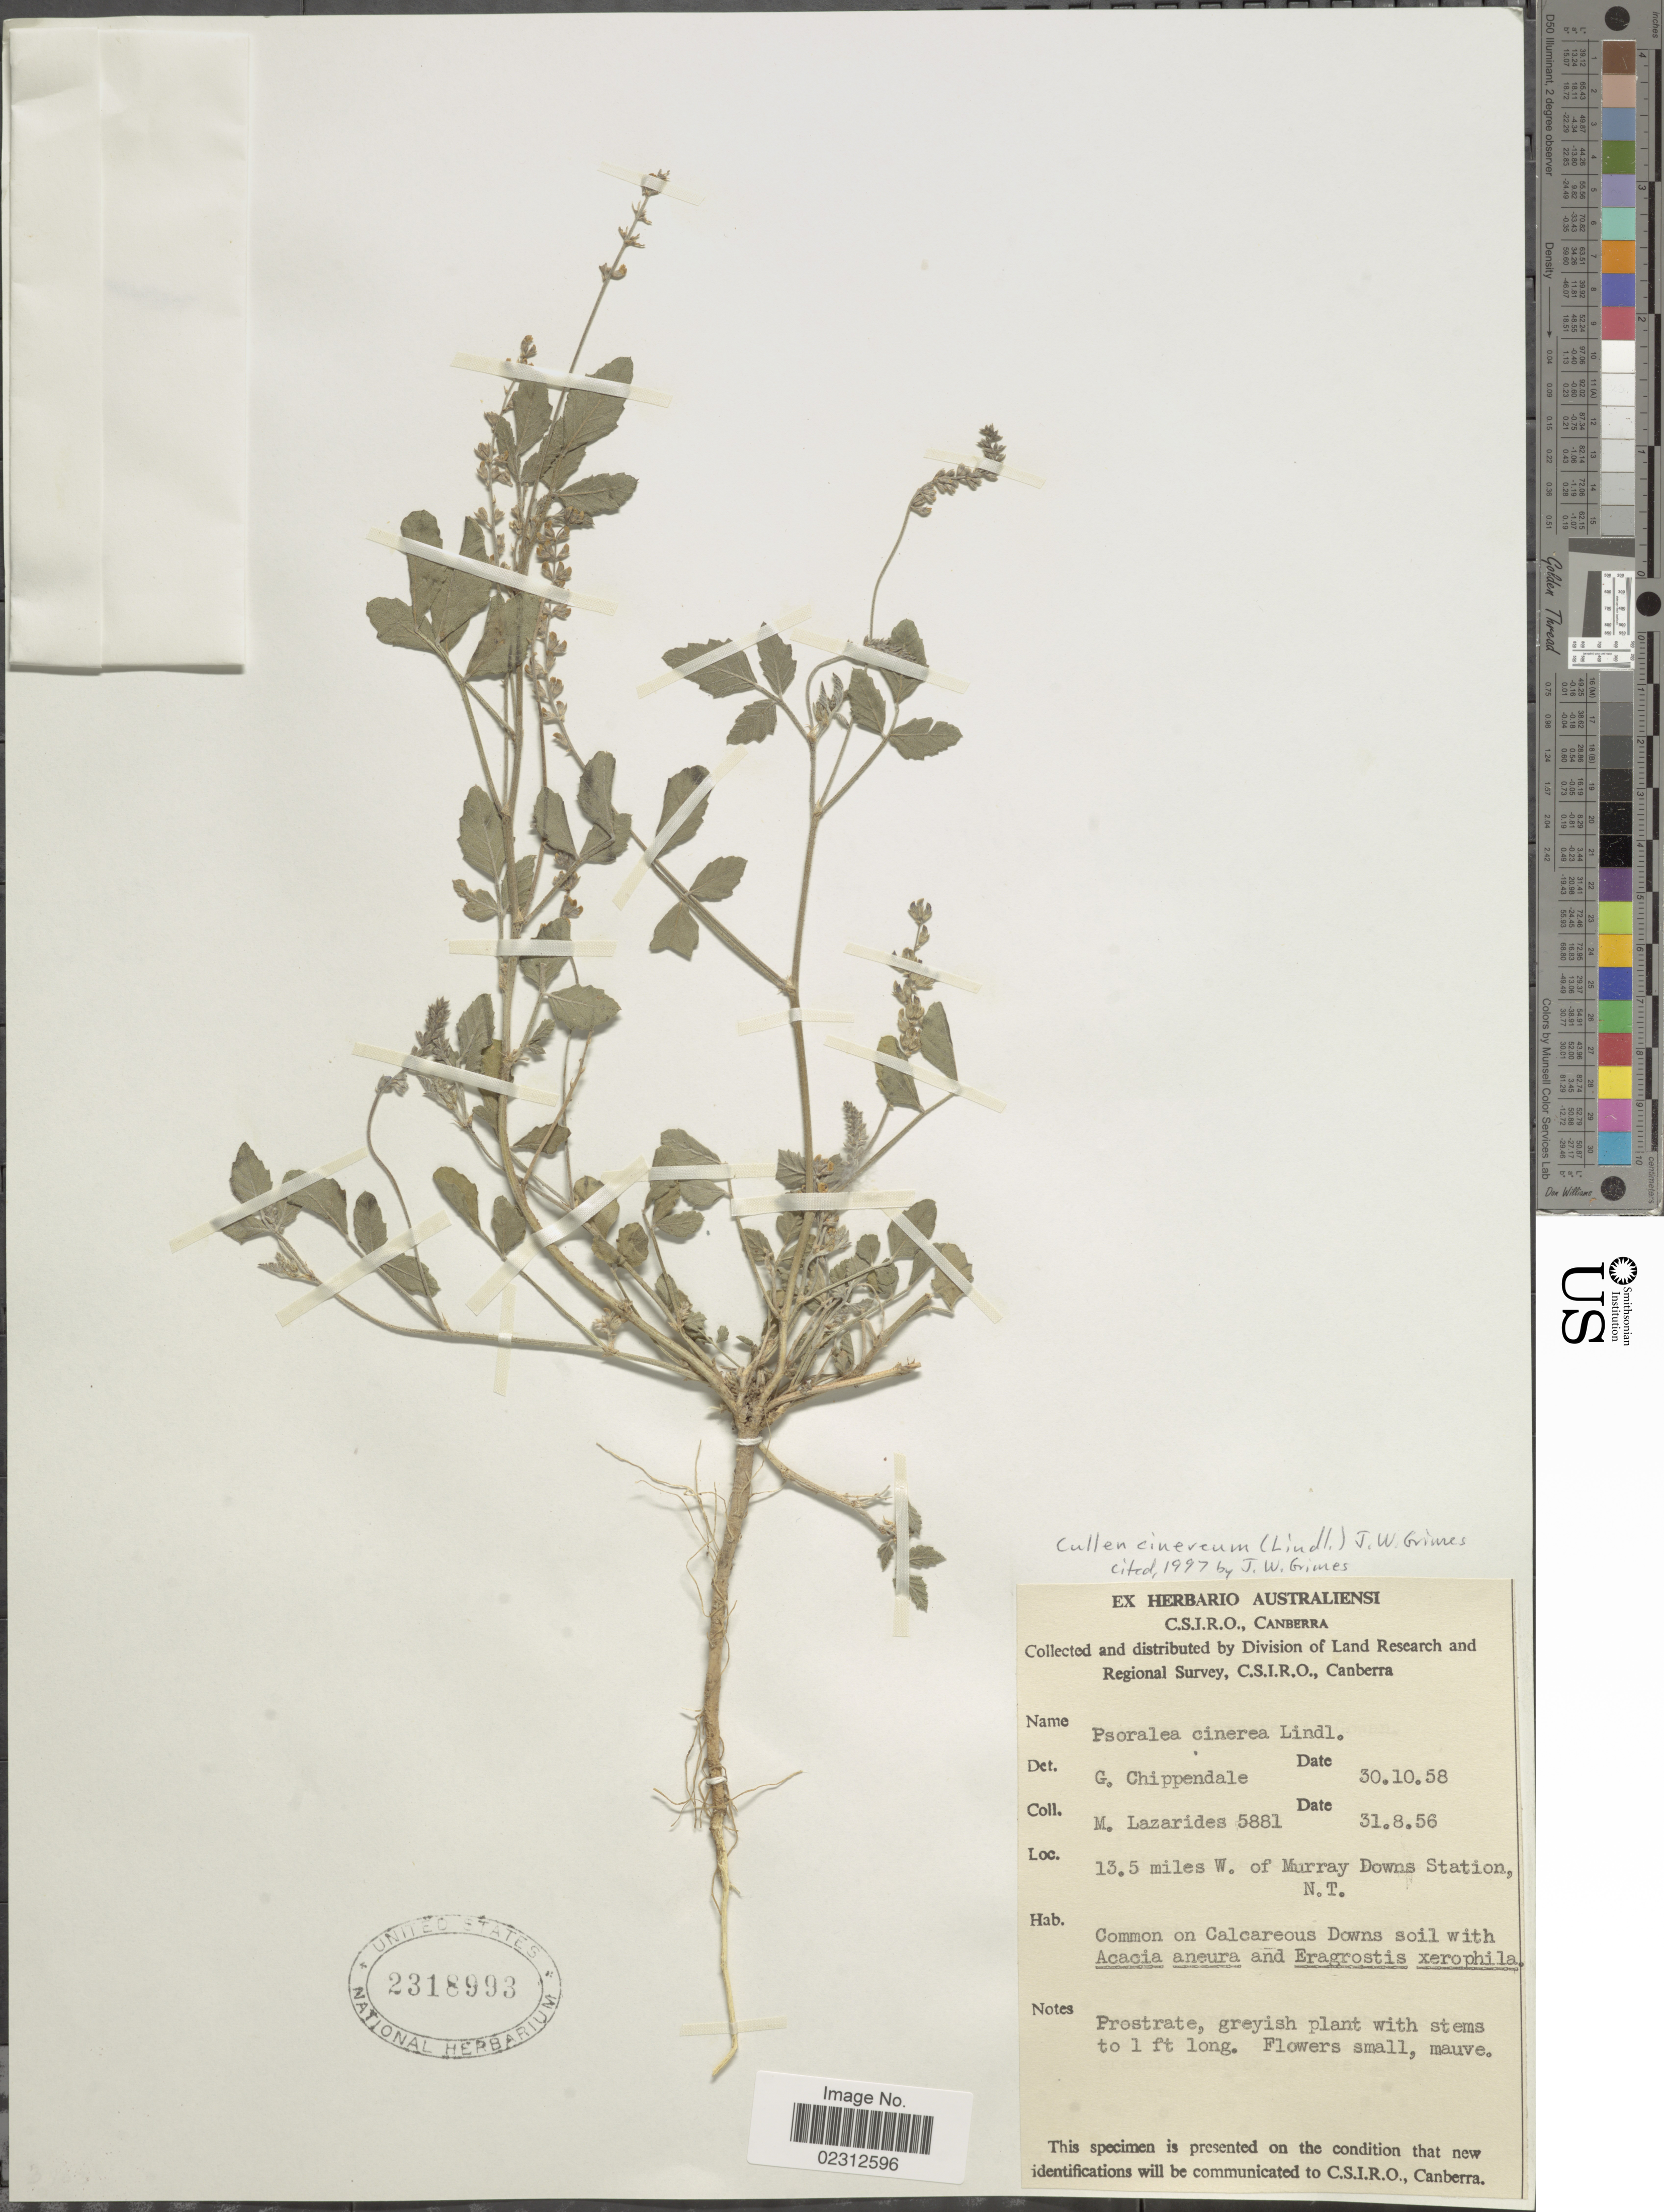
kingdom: Plantae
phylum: Tracheophyta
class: Magnoliopsida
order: Fabales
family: Fabaceae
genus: Cullen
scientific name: Cullen cinereum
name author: (Lindl.) J.W. Grimes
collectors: M. Lazarides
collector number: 5881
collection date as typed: Transcribed d/m/y: 31/8/56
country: Australia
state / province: Northern Territory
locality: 13.5 miles W. of Murray Downs Station, N.T.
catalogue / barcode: US 2318993